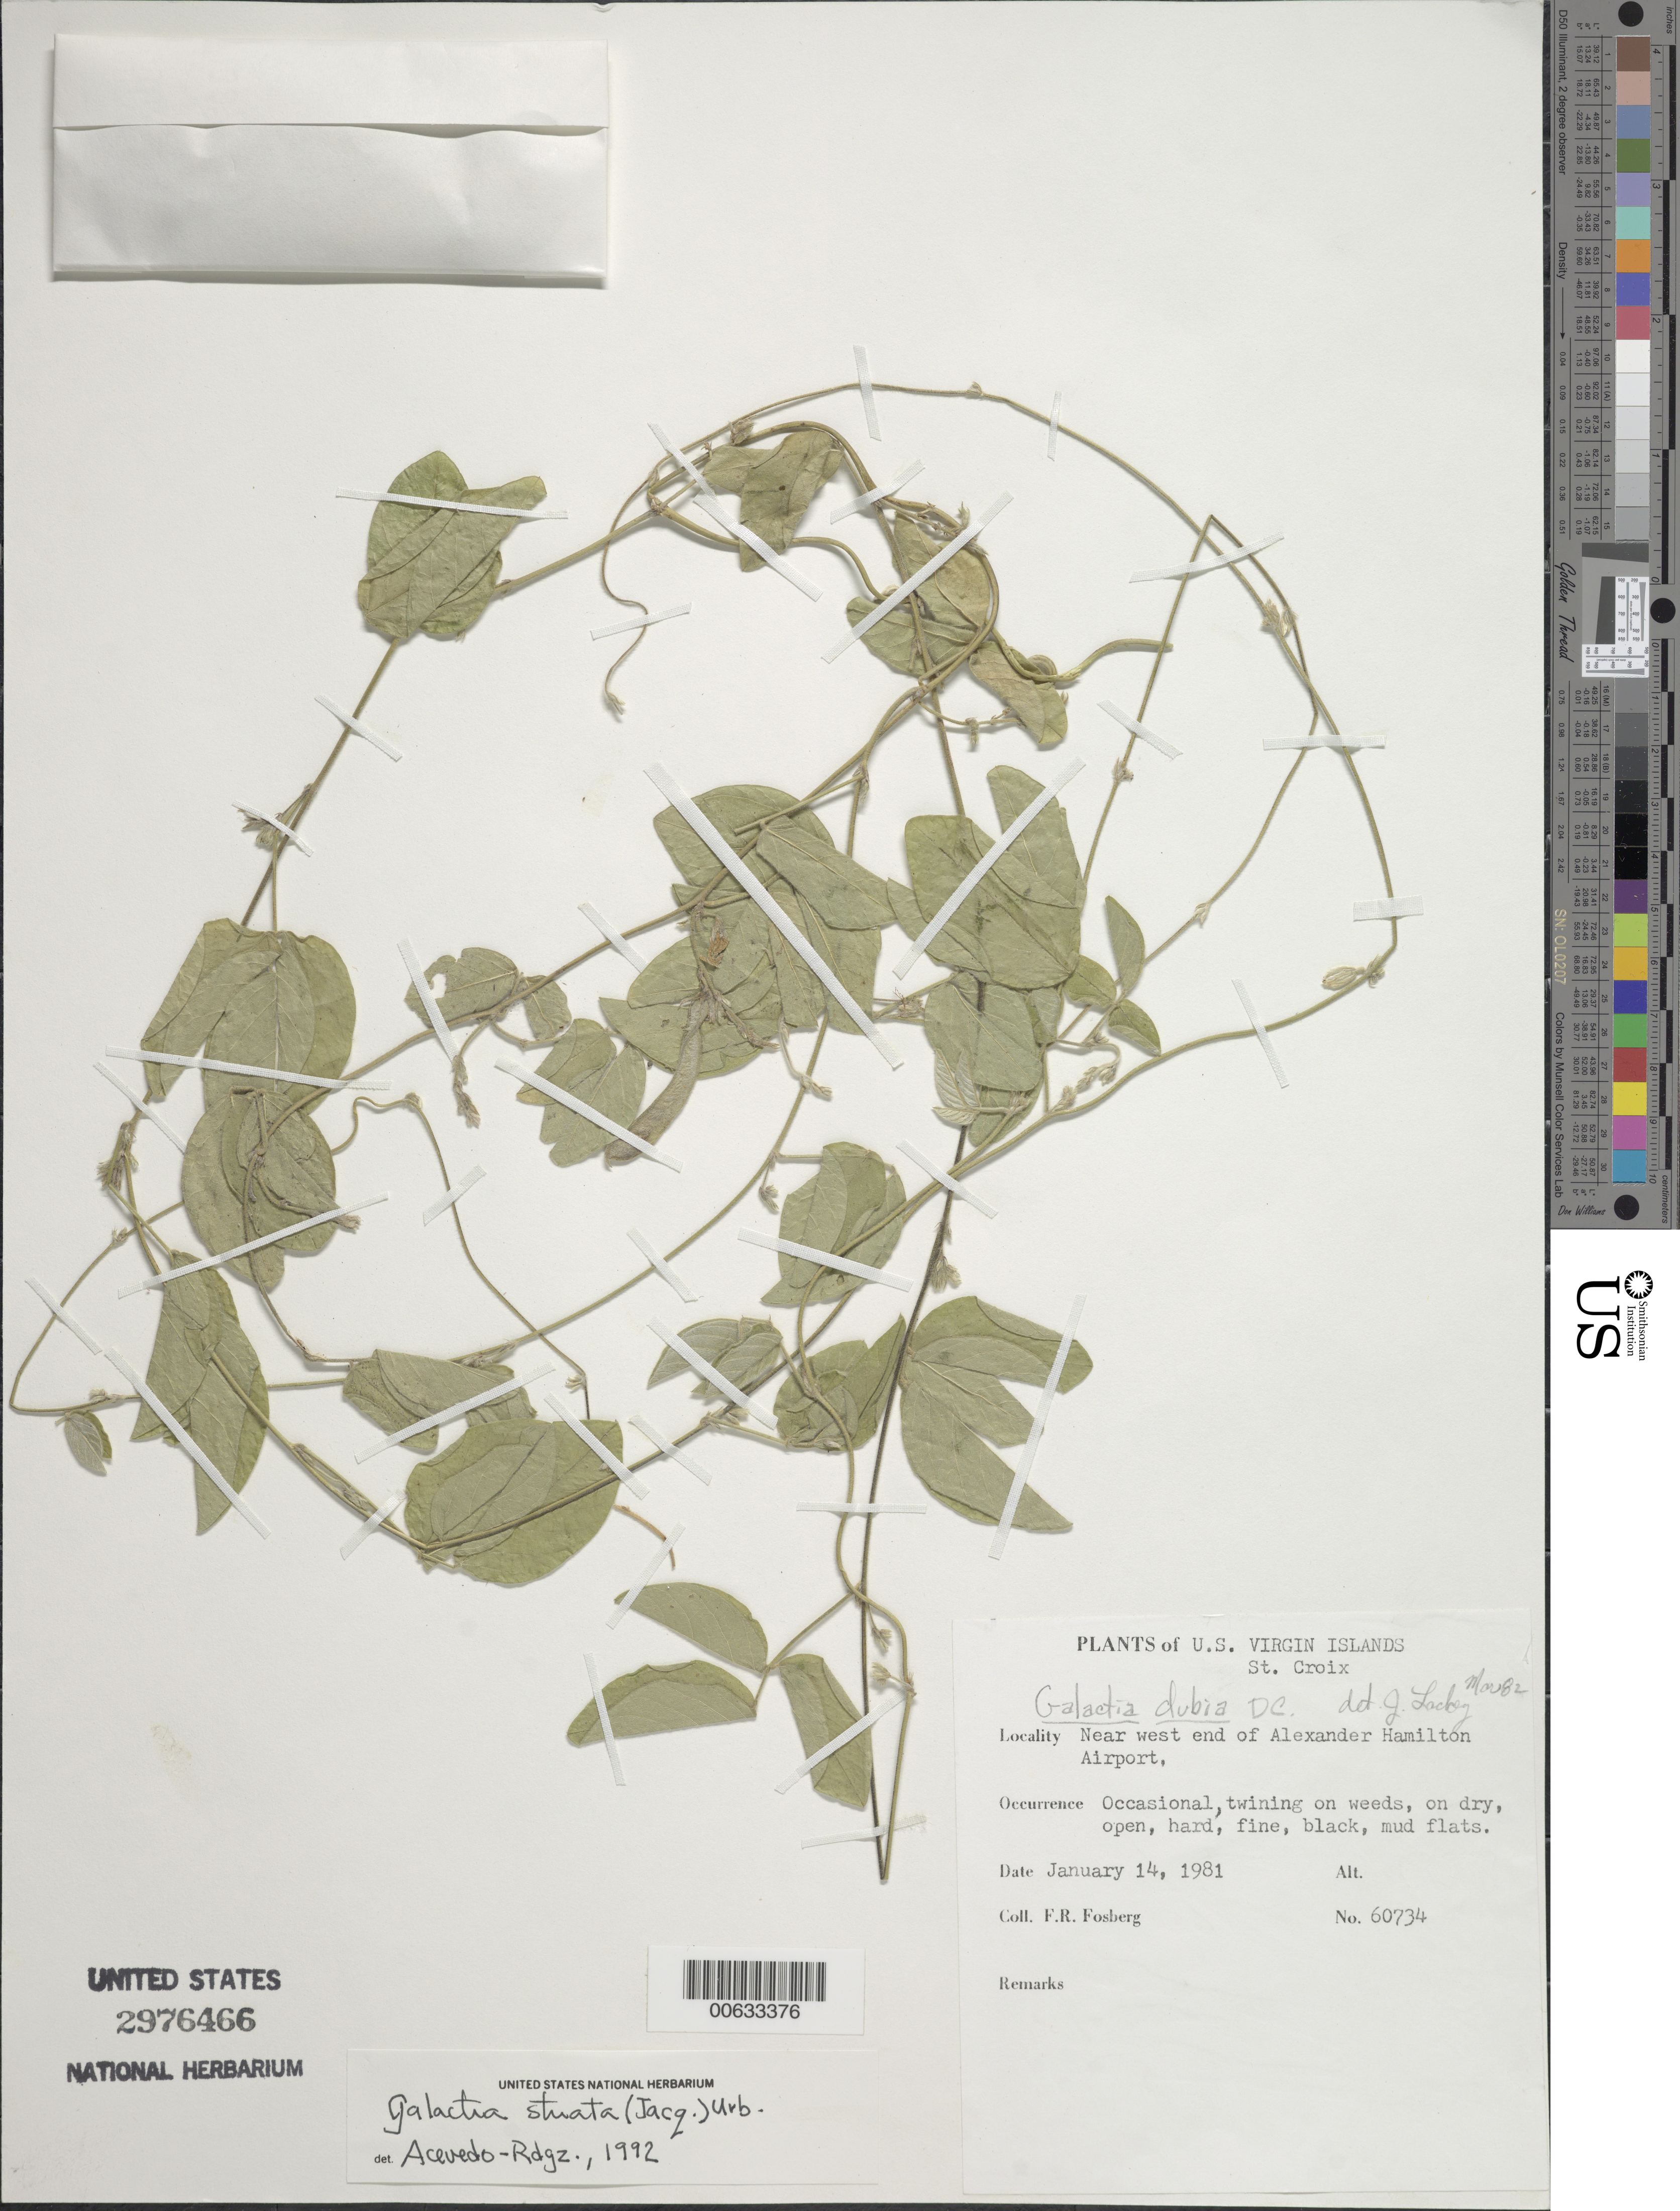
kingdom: Plantae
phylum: Tracheophyta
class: Magnoliopsida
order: Fabales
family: Fabaceae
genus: Galactia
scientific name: Galactia striata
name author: (Jacq.) Urb.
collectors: F. R. Fosberg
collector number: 60734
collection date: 1981-01-14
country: U.S. Virgin Islands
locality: U.S. Virgin Islands, St. Croix, Near west end of Alexander Hamilton Airport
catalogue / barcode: US 2976466